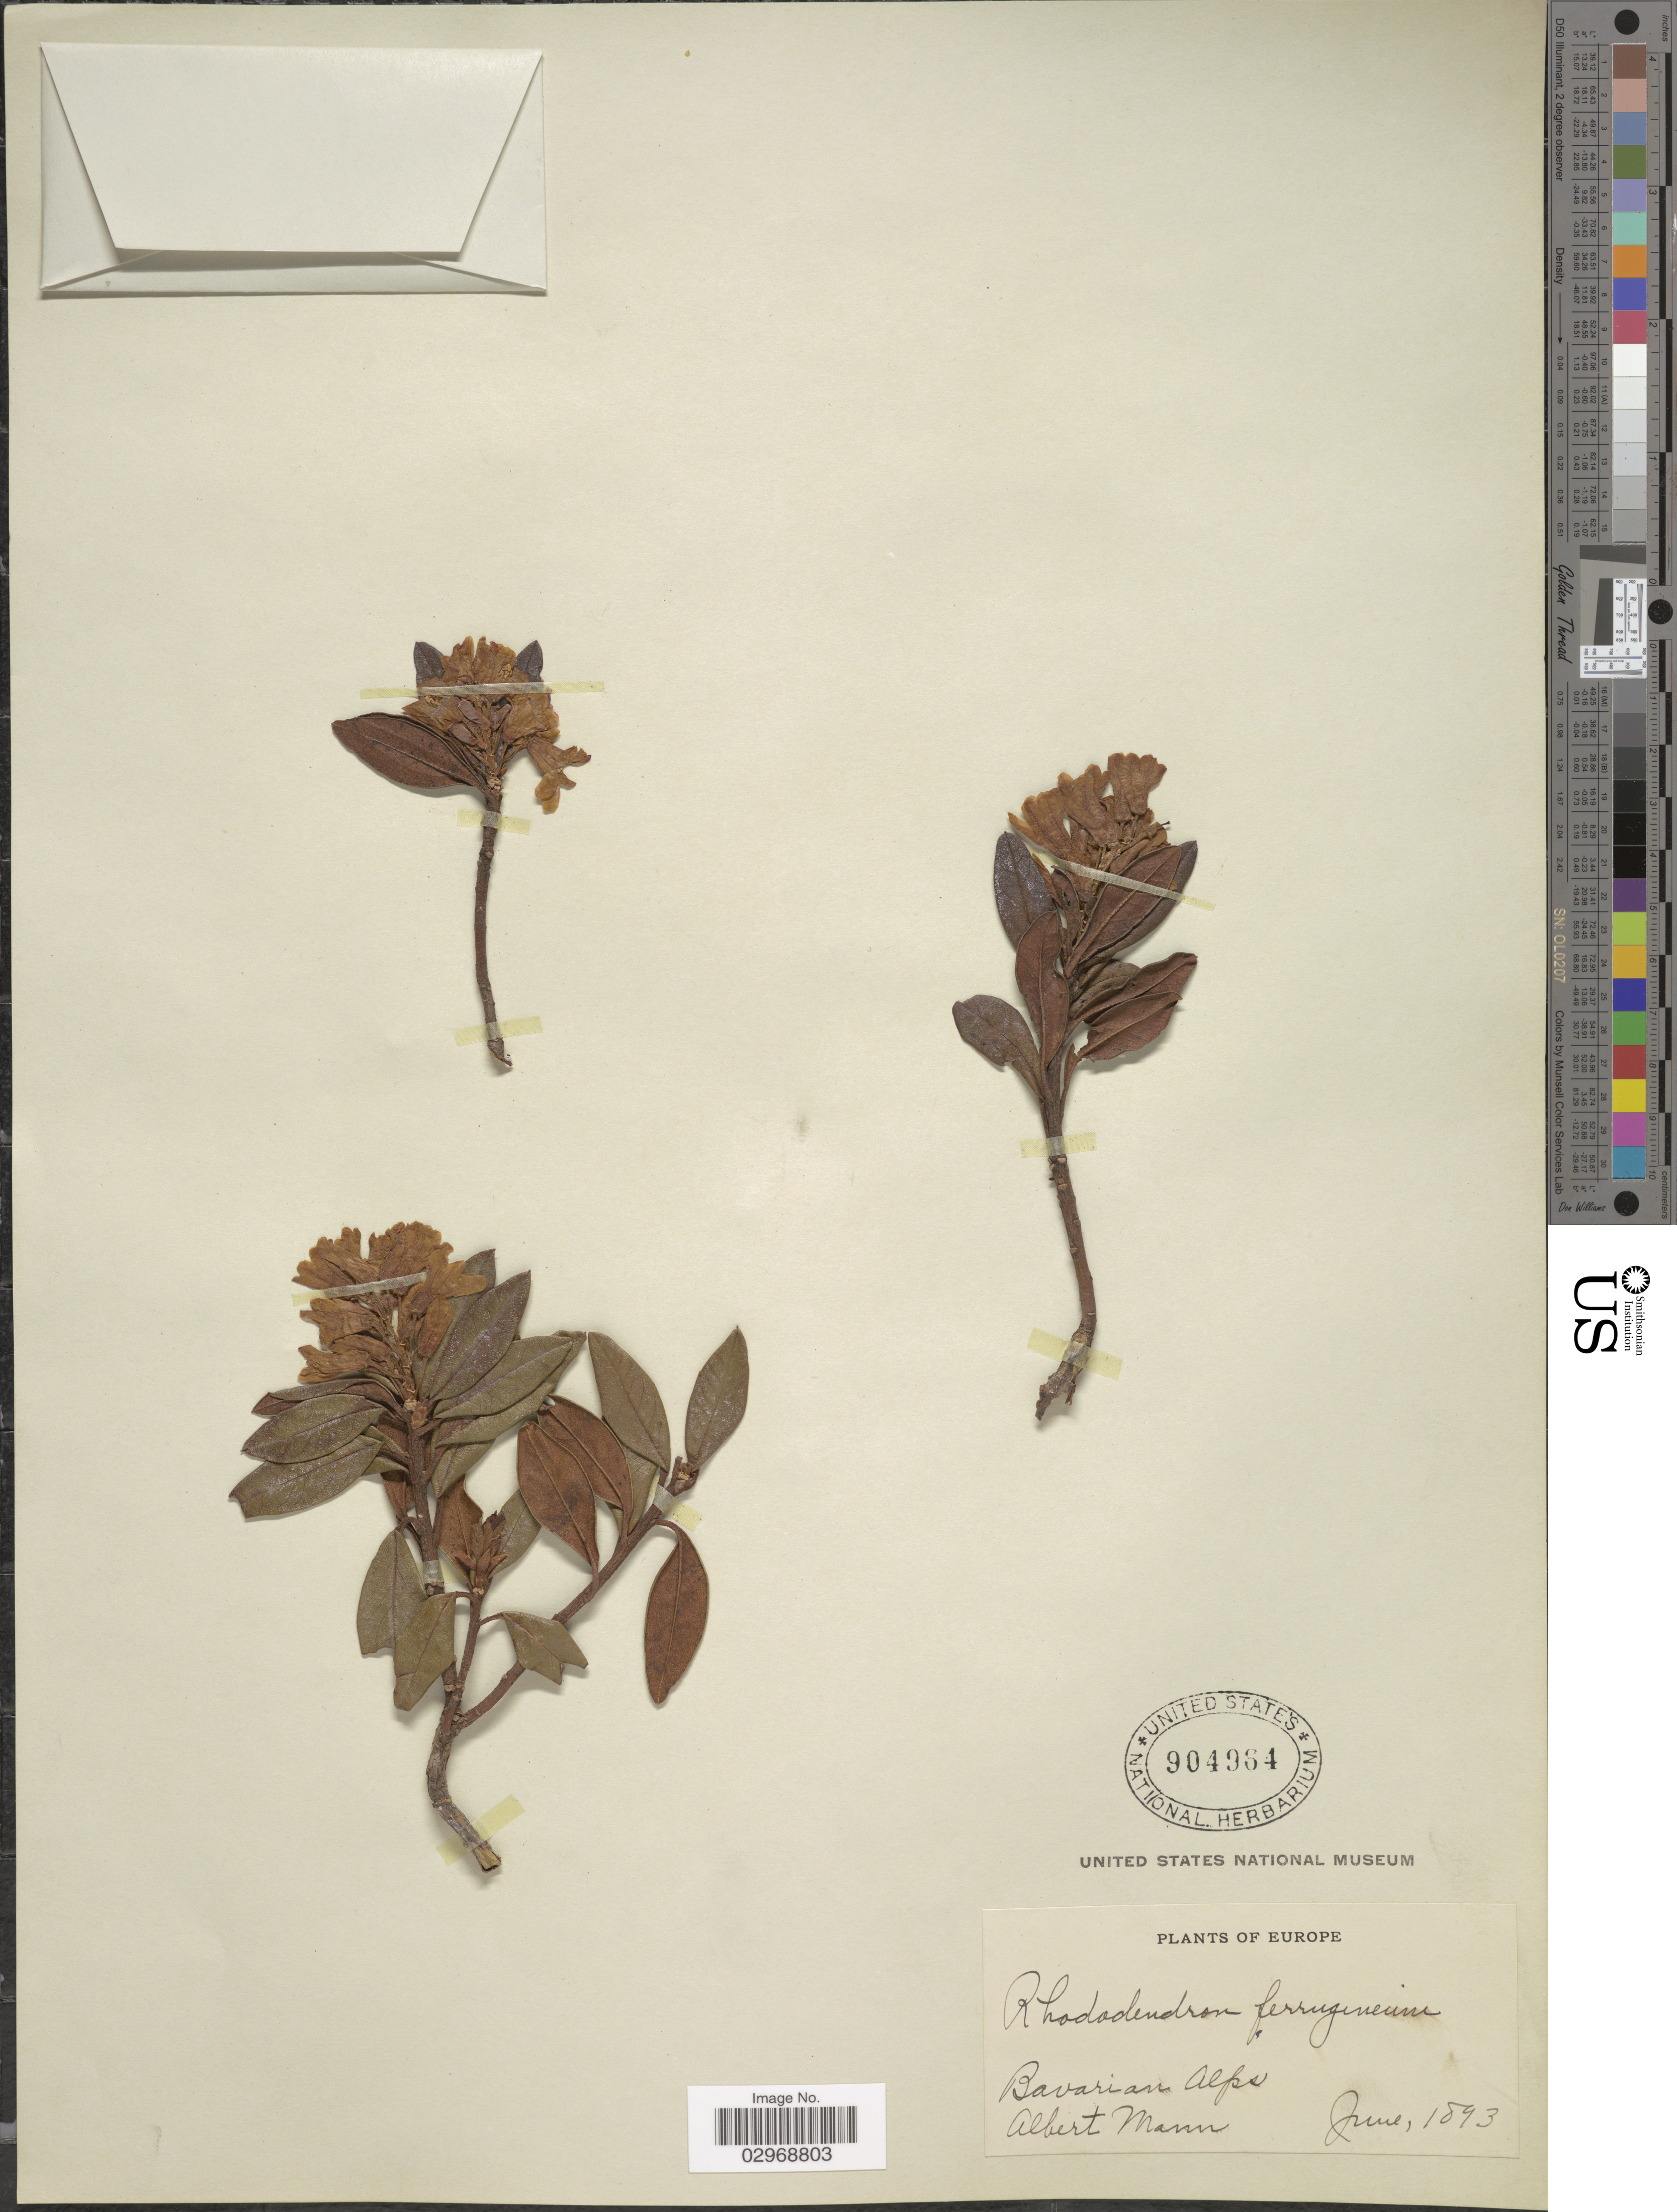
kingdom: Plantae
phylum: Tracheophyta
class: Magnoliopsida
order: Ericales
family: Ericaceae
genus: Rhododendron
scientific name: Rhododendron ferrugineum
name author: L.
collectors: A. Mann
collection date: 1892-06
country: Germany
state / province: Bayern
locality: Bavarian Alps.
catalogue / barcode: US 904964